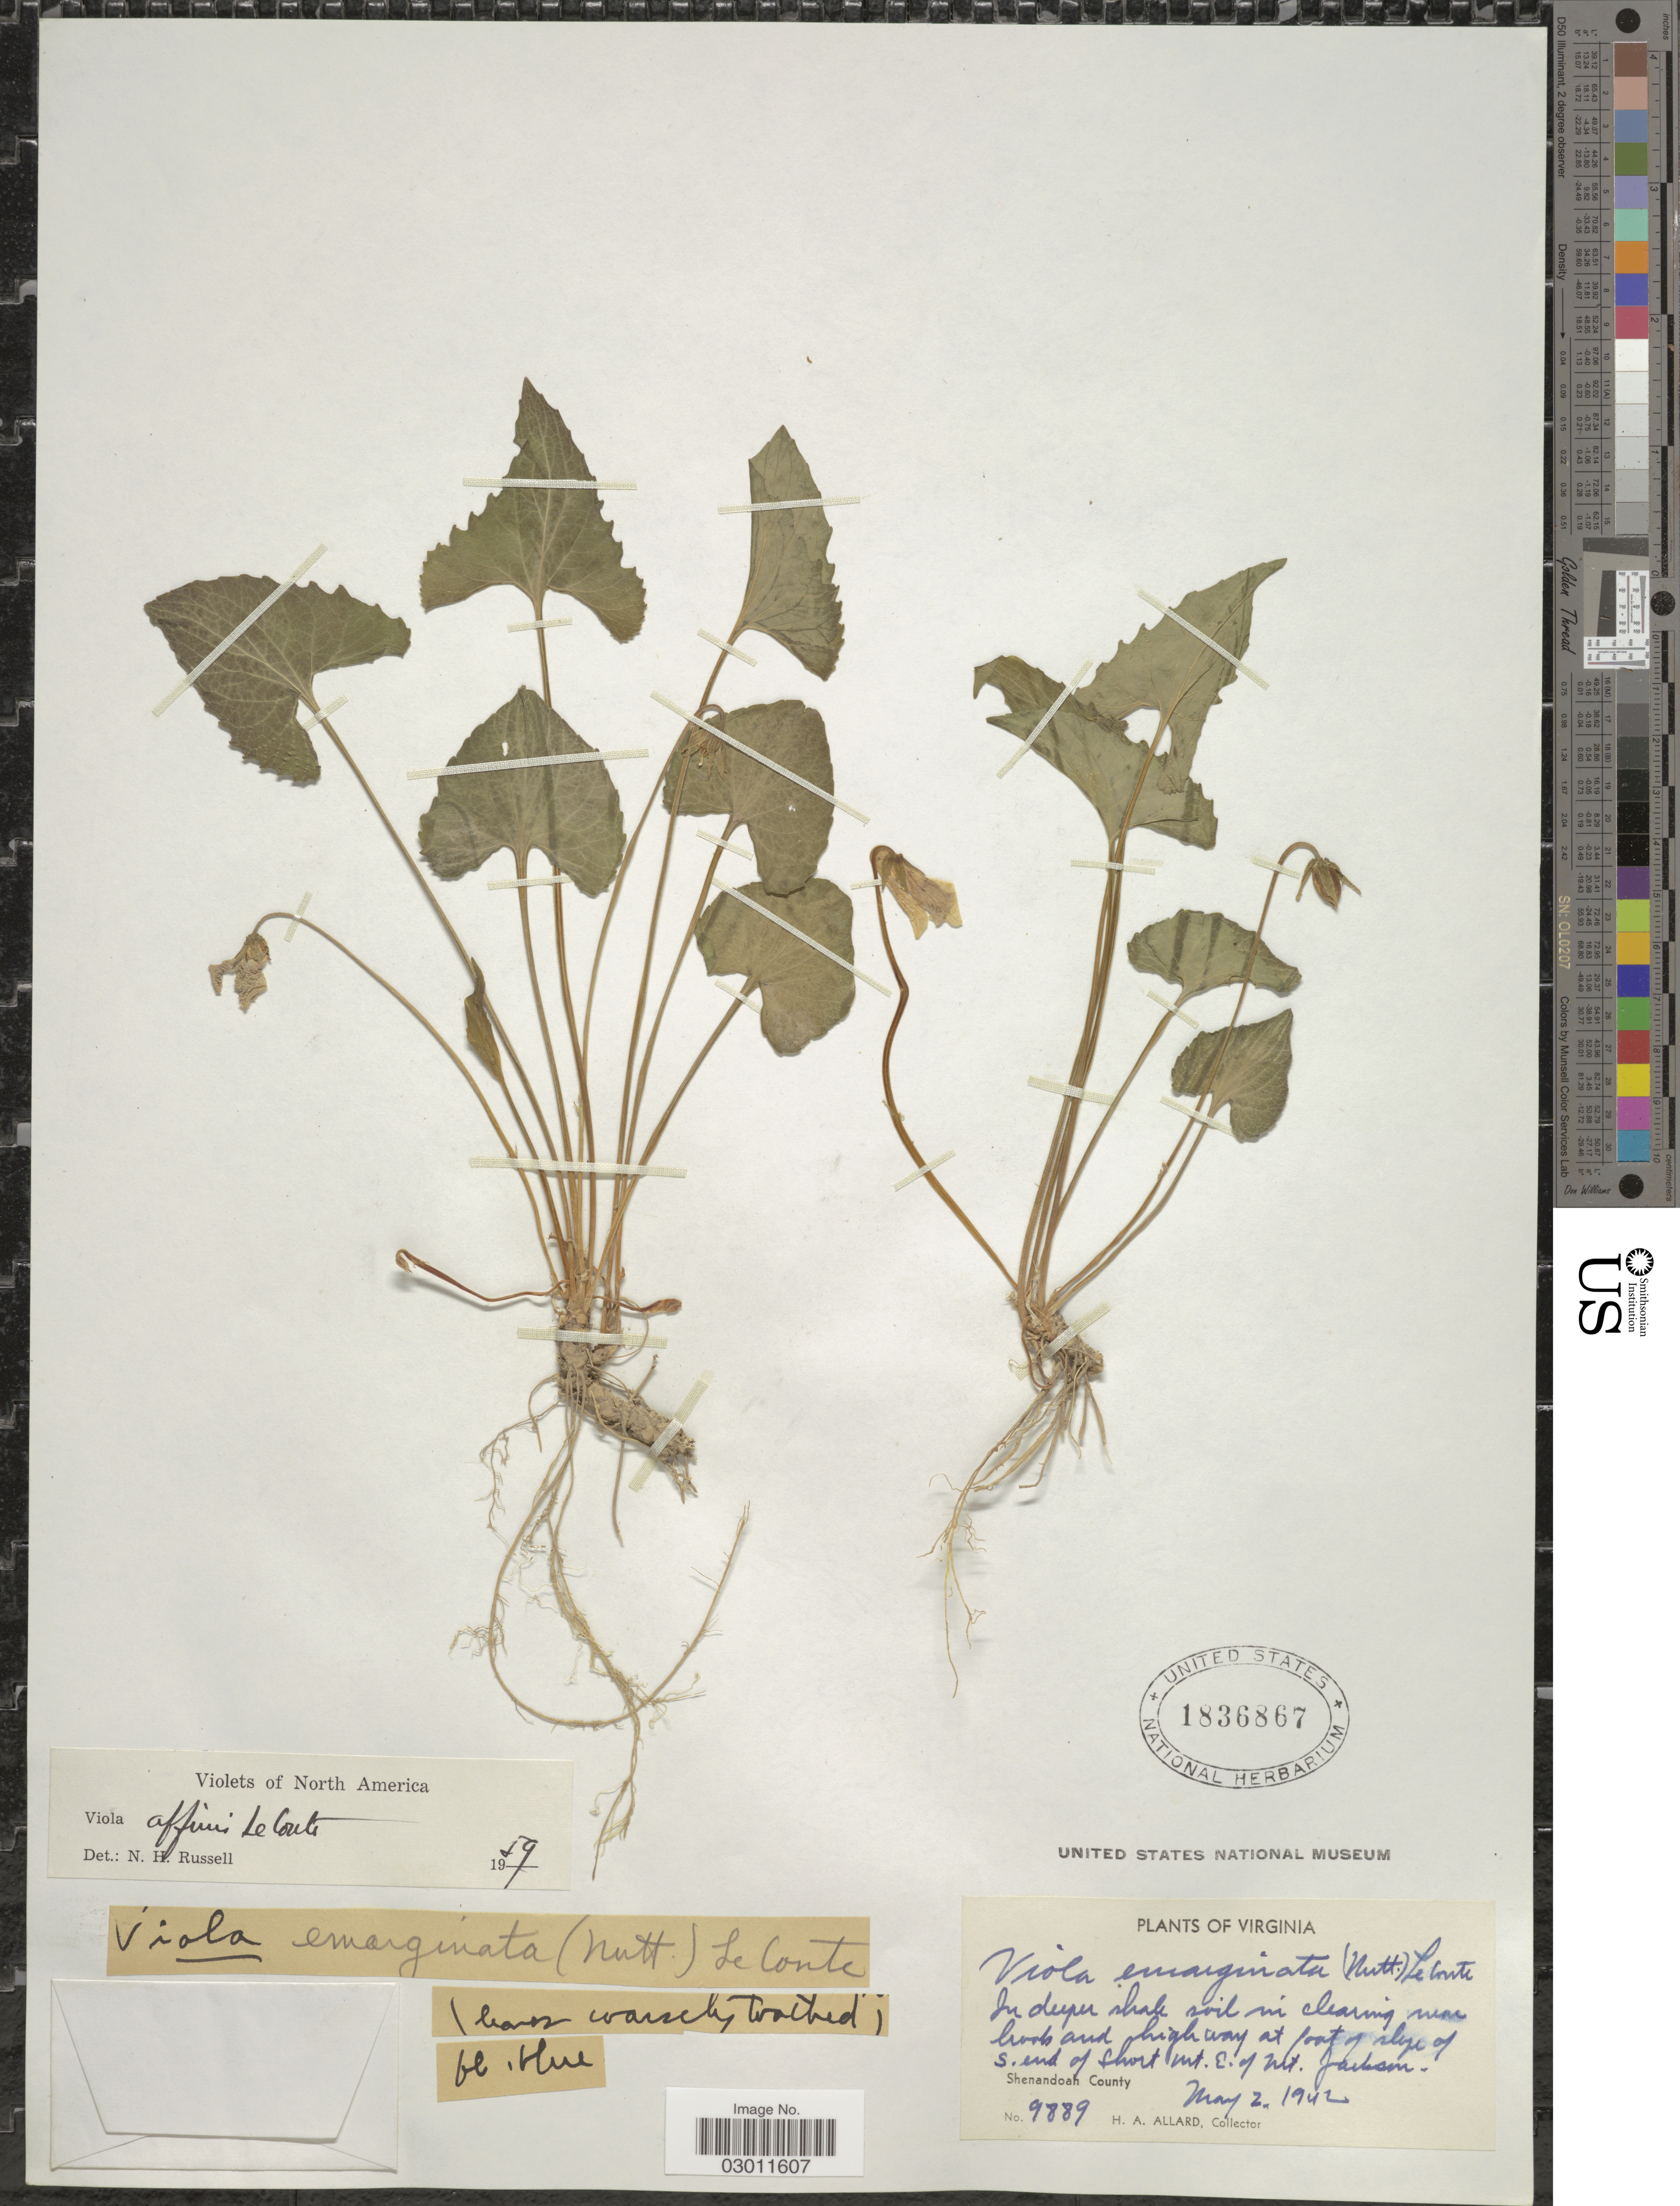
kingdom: Plantae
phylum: Tracheophyta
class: Magnoliopsida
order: Malpighiales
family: Violaceae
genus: Viola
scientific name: Viola affinis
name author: LeConte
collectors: H. A. Allard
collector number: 9889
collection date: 1942-05-02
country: United States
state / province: Virginia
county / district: Shenandoah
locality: In deeper shale soil in clearing near brook and highway at foot of slope of S. end of Short Mt. E. of Mt. Jackson,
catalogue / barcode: US 1836867